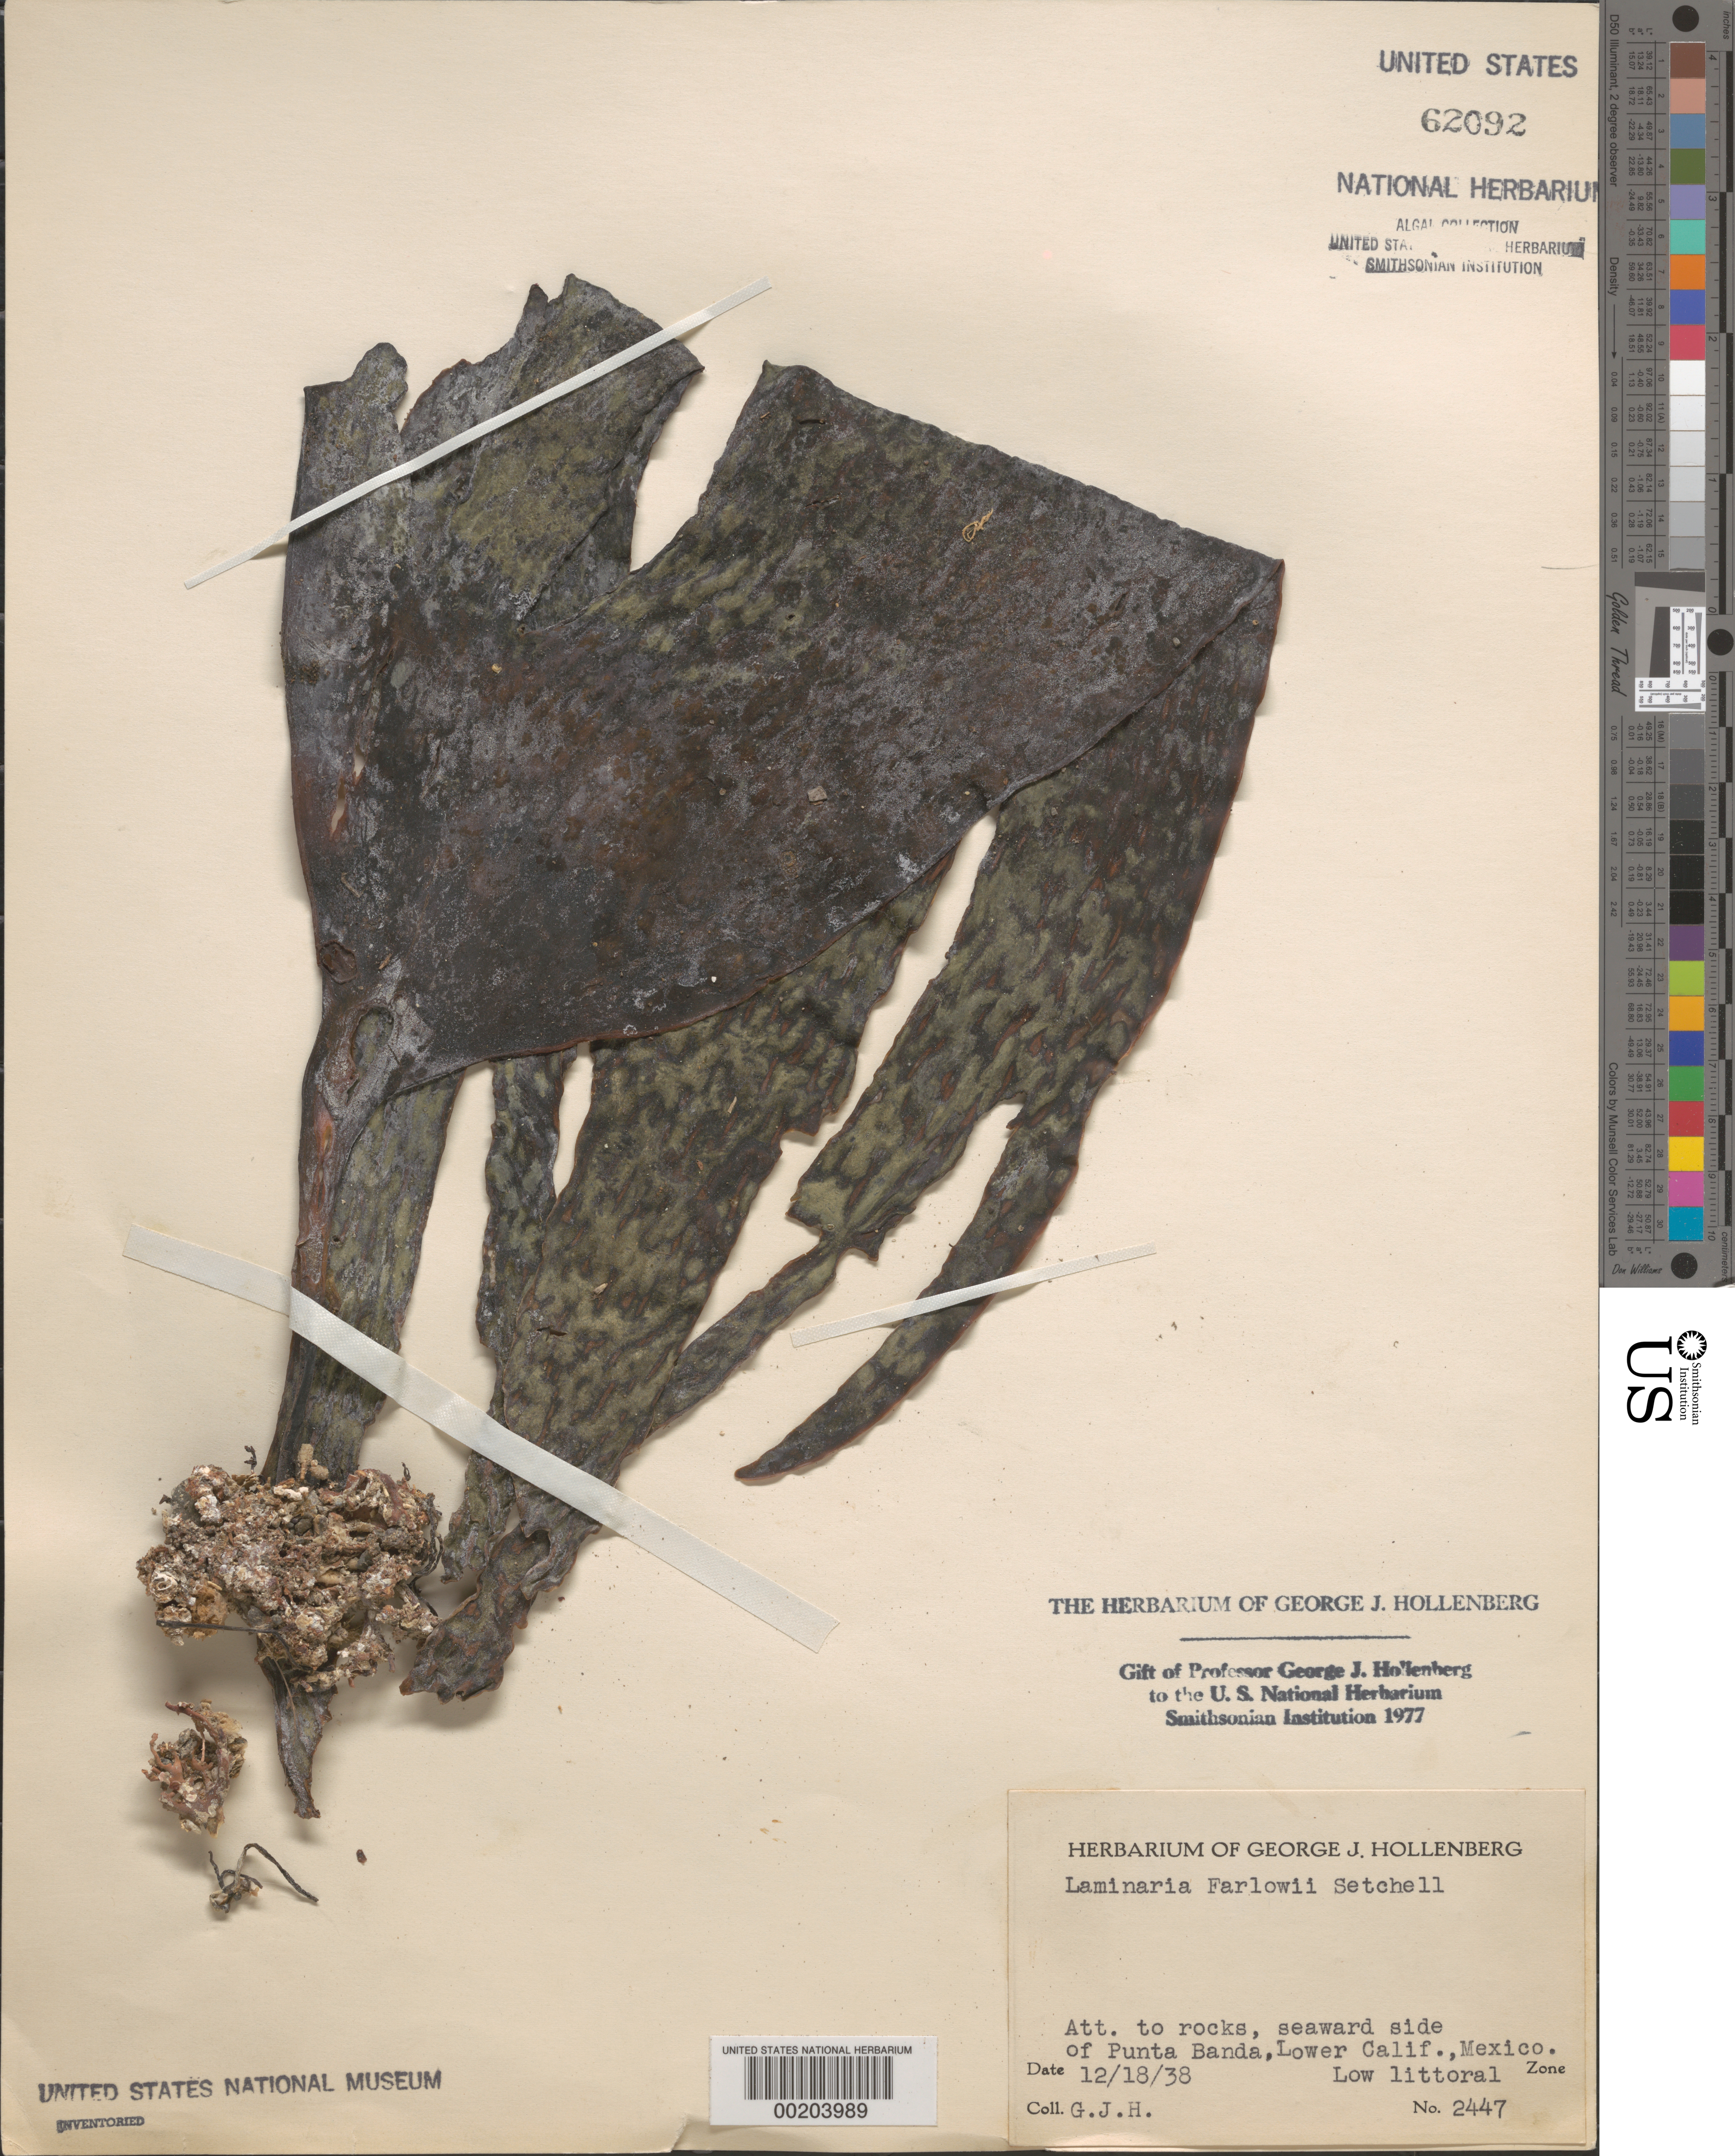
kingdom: Chromista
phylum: Ochrophyta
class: Phaeophyceae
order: Laminariales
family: Laminariaceae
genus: Laminaria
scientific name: Laminaria farlowii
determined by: Hollenberg, George J.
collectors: G. Hollenberg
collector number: GJH 2447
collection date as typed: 18 Dec 1938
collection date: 1938-12-18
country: Mexico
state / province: Baja California Norte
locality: Seaward side of Punta Banda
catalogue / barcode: US 62092